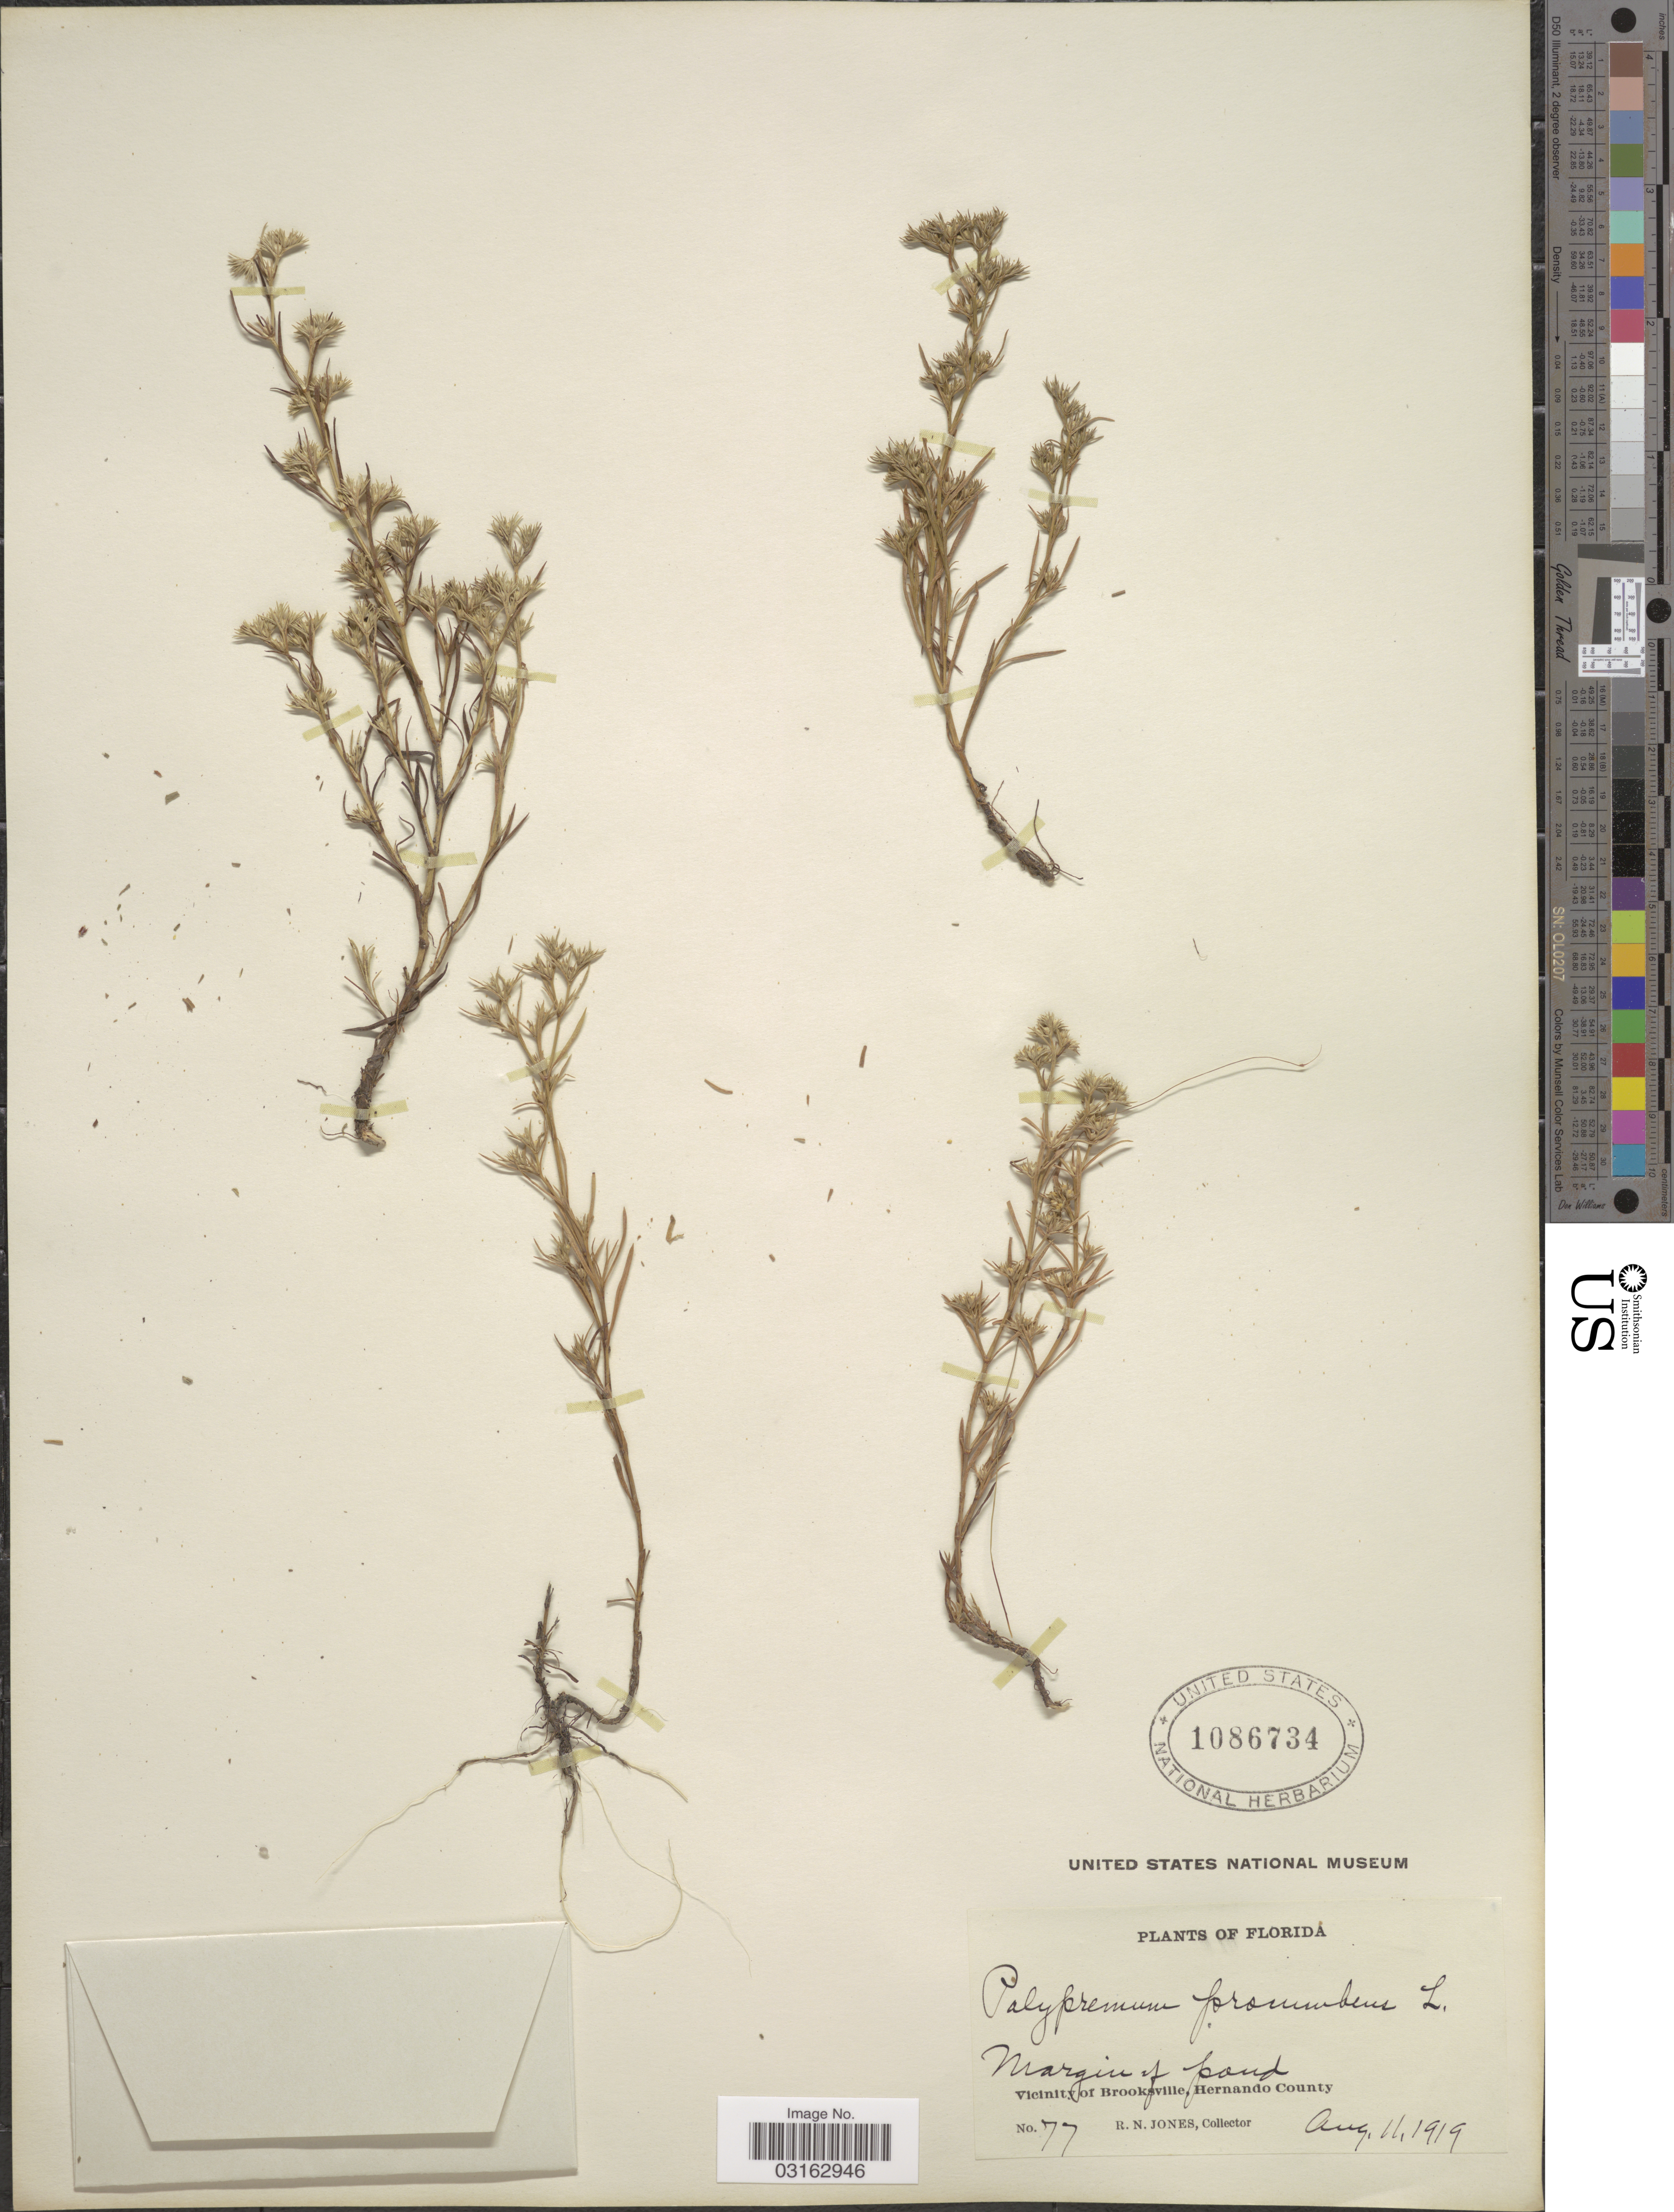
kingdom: Plantae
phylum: Tracheophyta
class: Magnoliopsida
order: Lamiales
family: Tetrachondraceae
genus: Polypremum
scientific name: Polypremum procumbens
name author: L.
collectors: R. N. Jones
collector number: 77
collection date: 1919-08-11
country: United States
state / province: Florida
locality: Vicinity of Brooksville, Hernando County.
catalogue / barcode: US 1086734